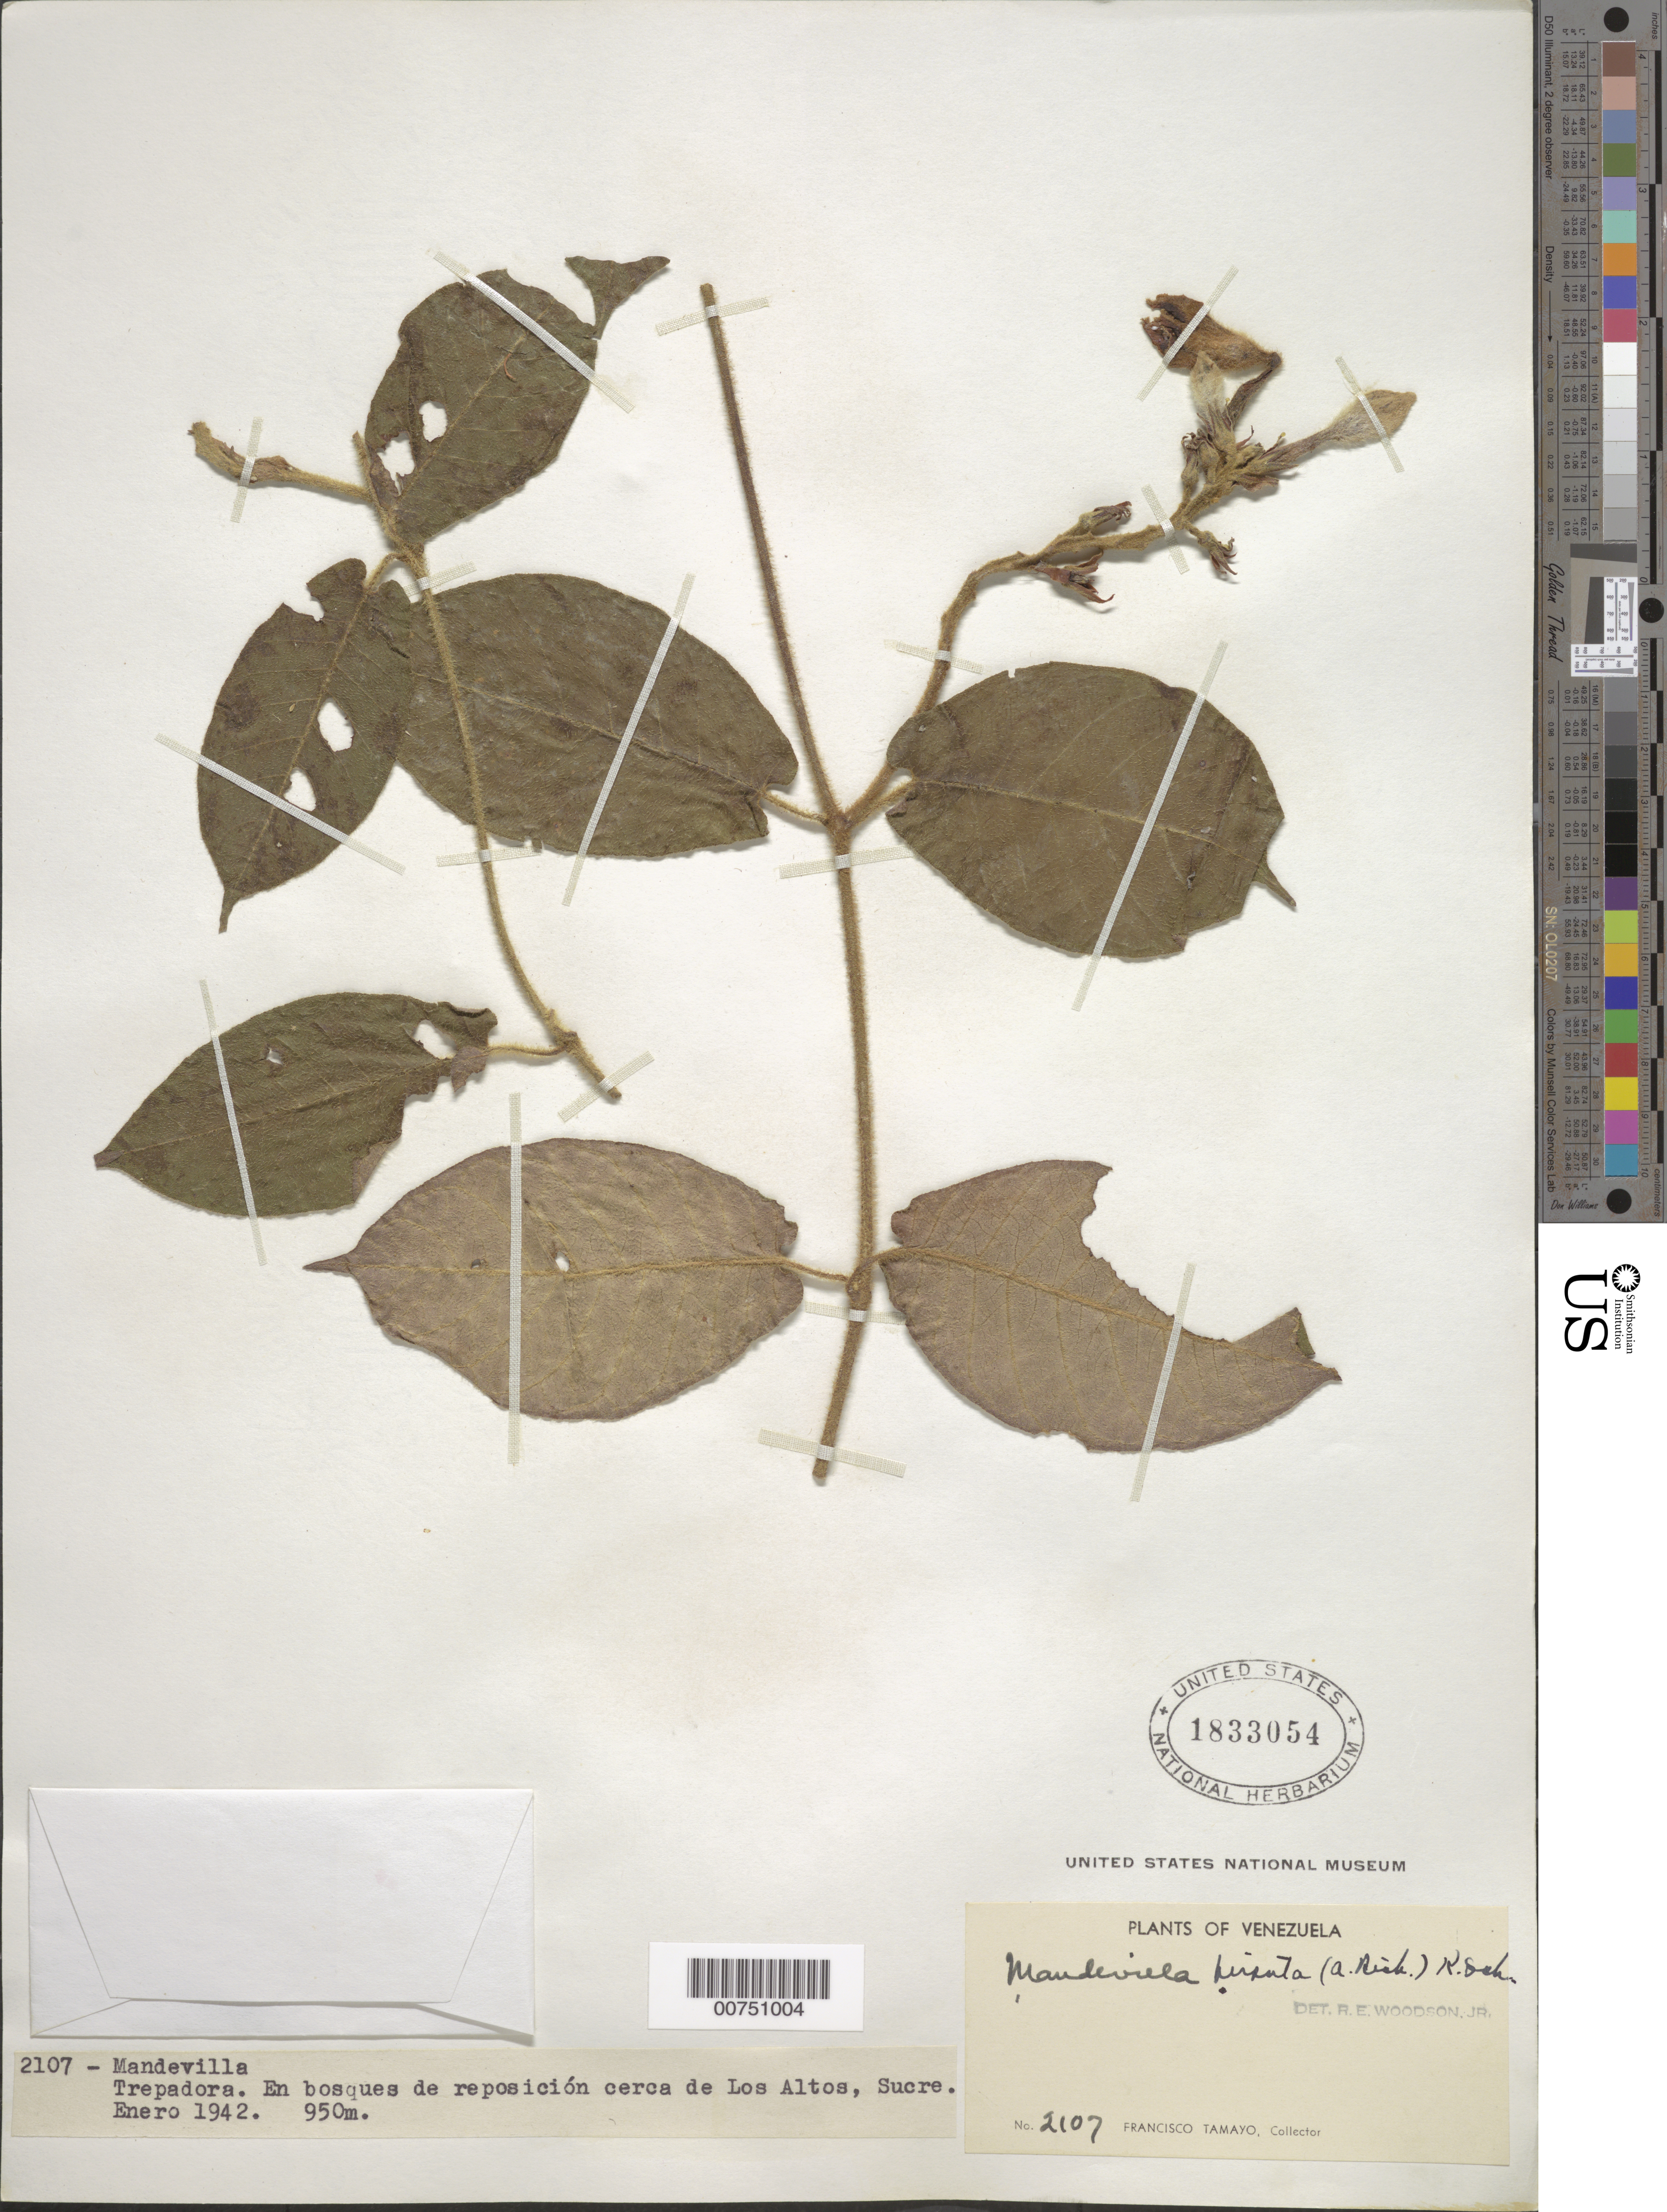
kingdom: Plantae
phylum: Tracheophyta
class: Magnoliopsida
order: Gentianales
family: Apocynaceae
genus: Mandevilla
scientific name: Mandevilla hirsuta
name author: (Rich.) K. Schum.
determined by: Woodson, R. E., Jr.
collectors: F. Tamayo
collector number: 2107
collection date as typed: Jan-42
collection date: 1942-01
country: Venezuela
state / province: Bolívar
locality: Los Altos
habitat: Bosques de reposicion cerca de Los Altos, Sucre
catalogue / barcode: US 1833054